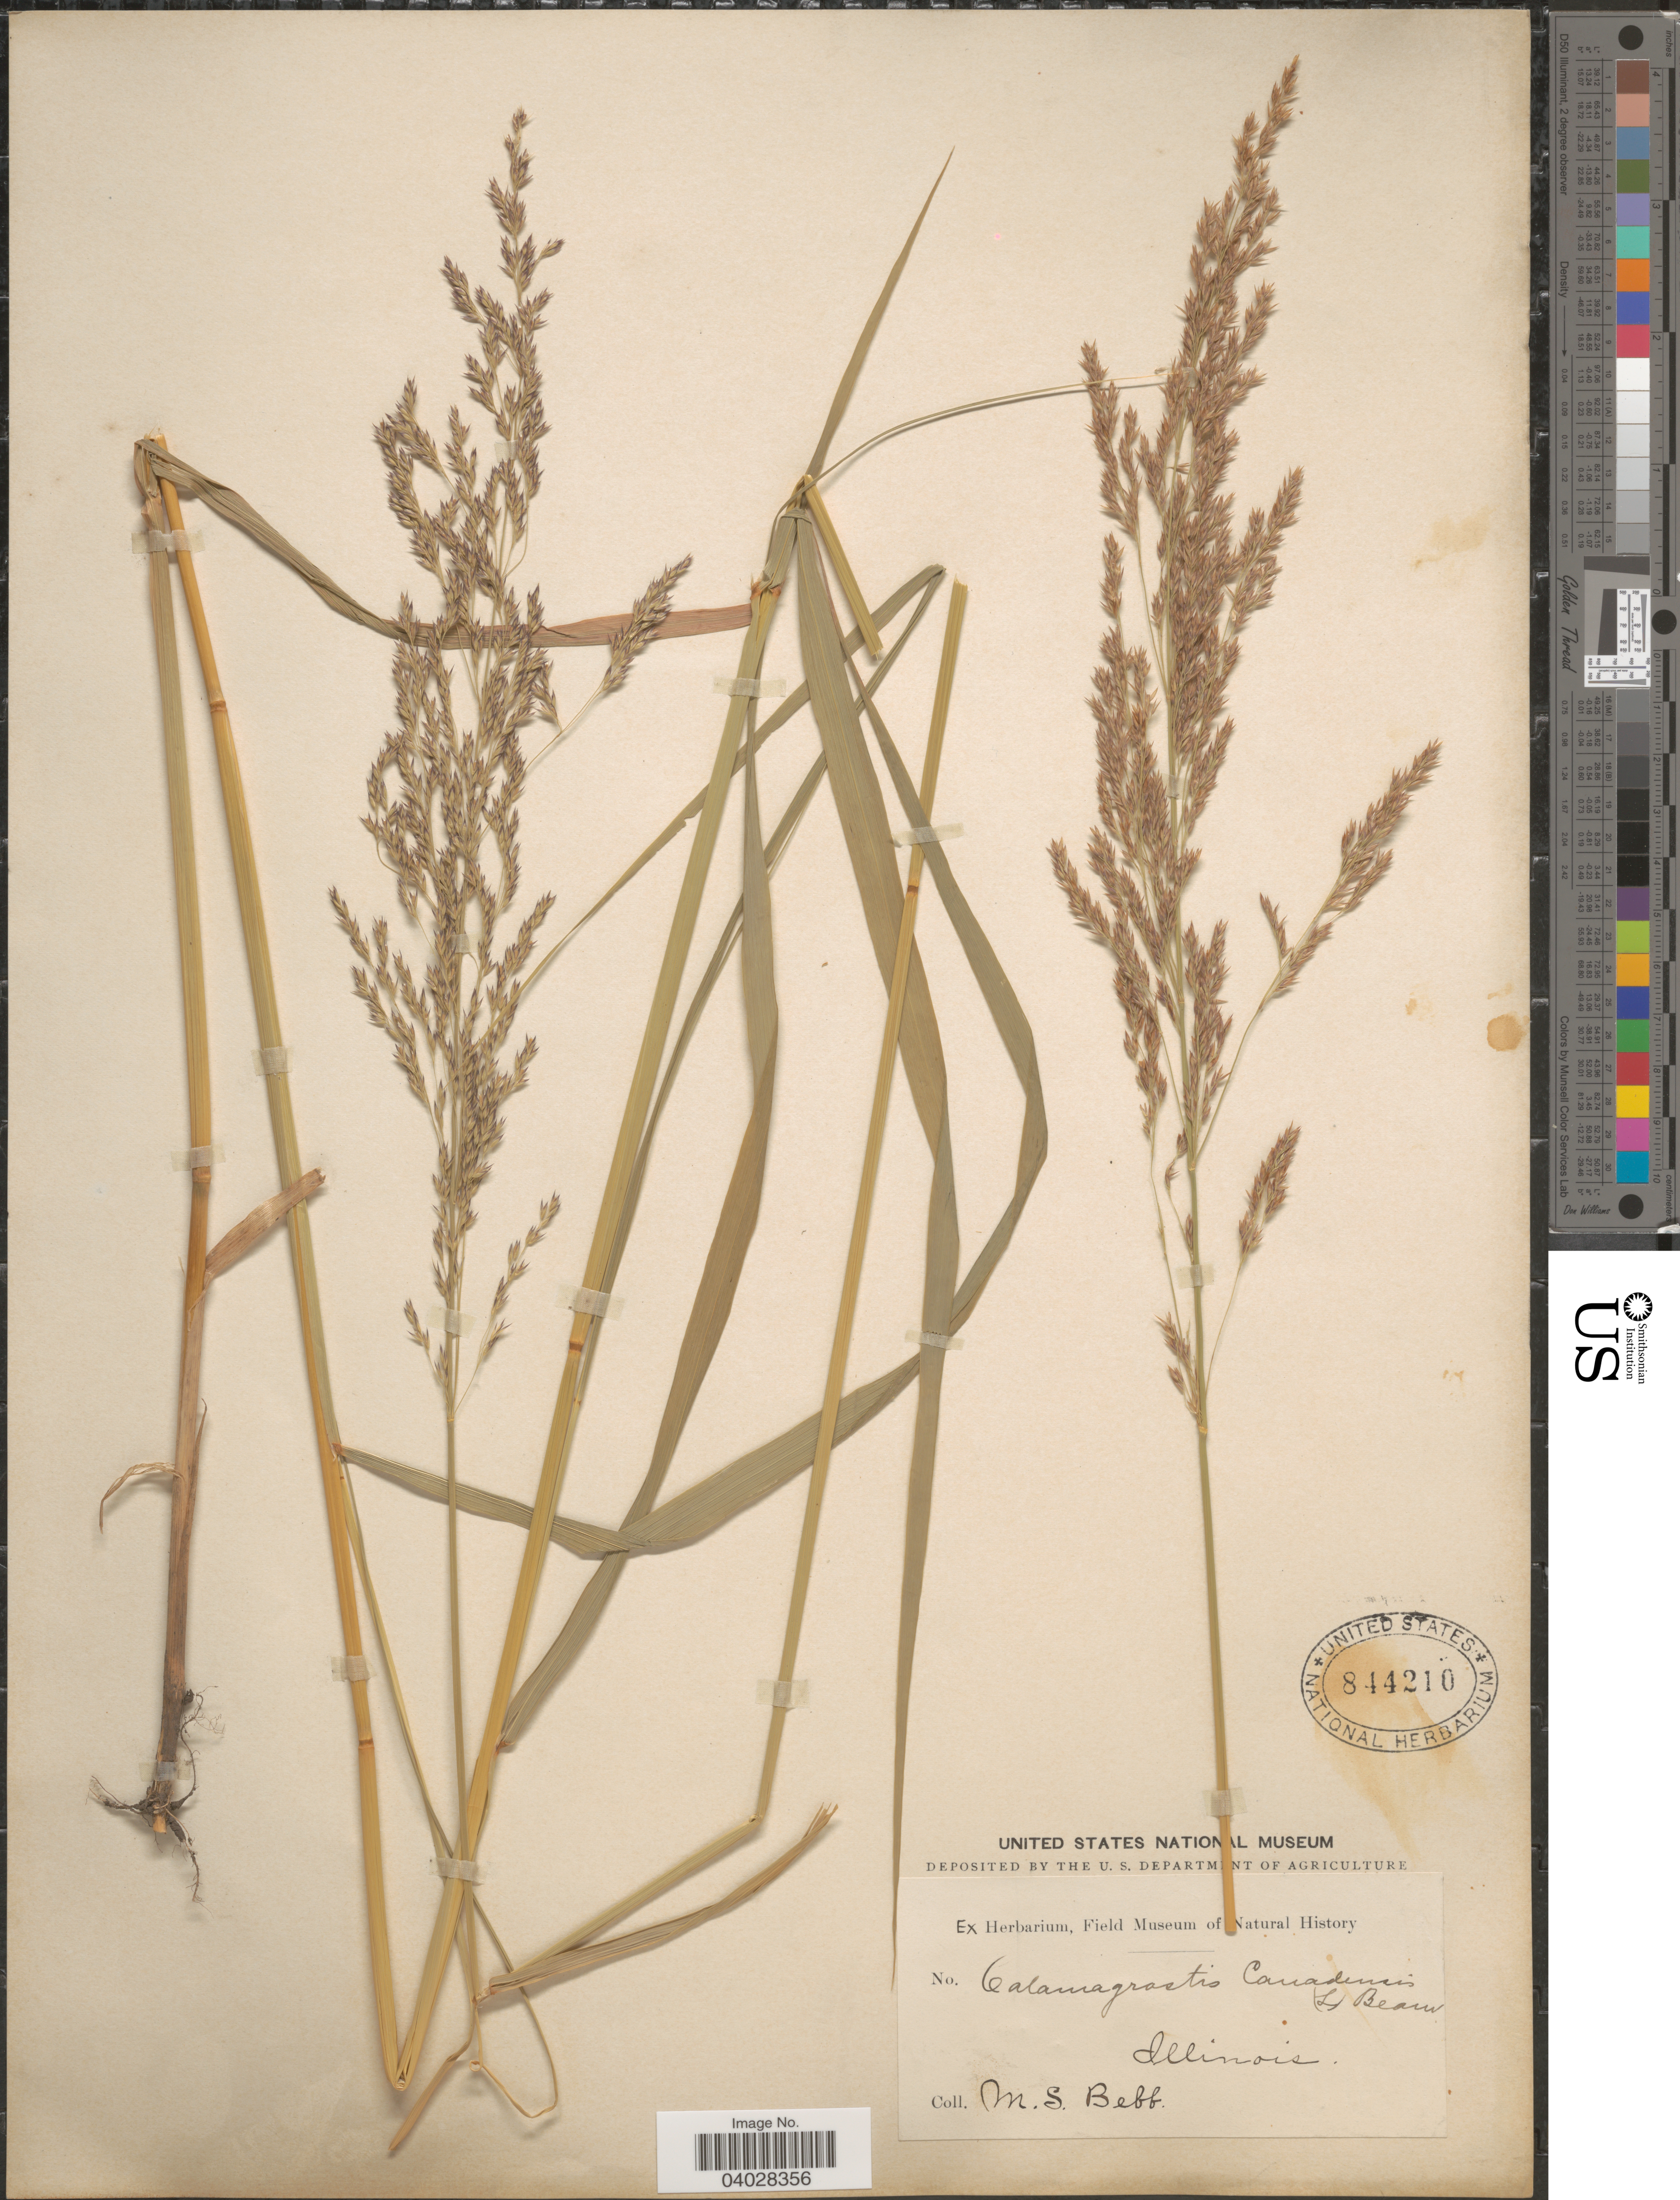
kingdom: Plantae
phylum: Tracheophyta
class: Liliopsida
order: Poales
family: Poaceae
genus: Calamagrostis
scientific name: Calamagrostis canadensis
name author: (Michx.) P. Beauv.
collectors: M. Bebb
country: United States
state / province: Illinois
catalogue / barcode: US 844210